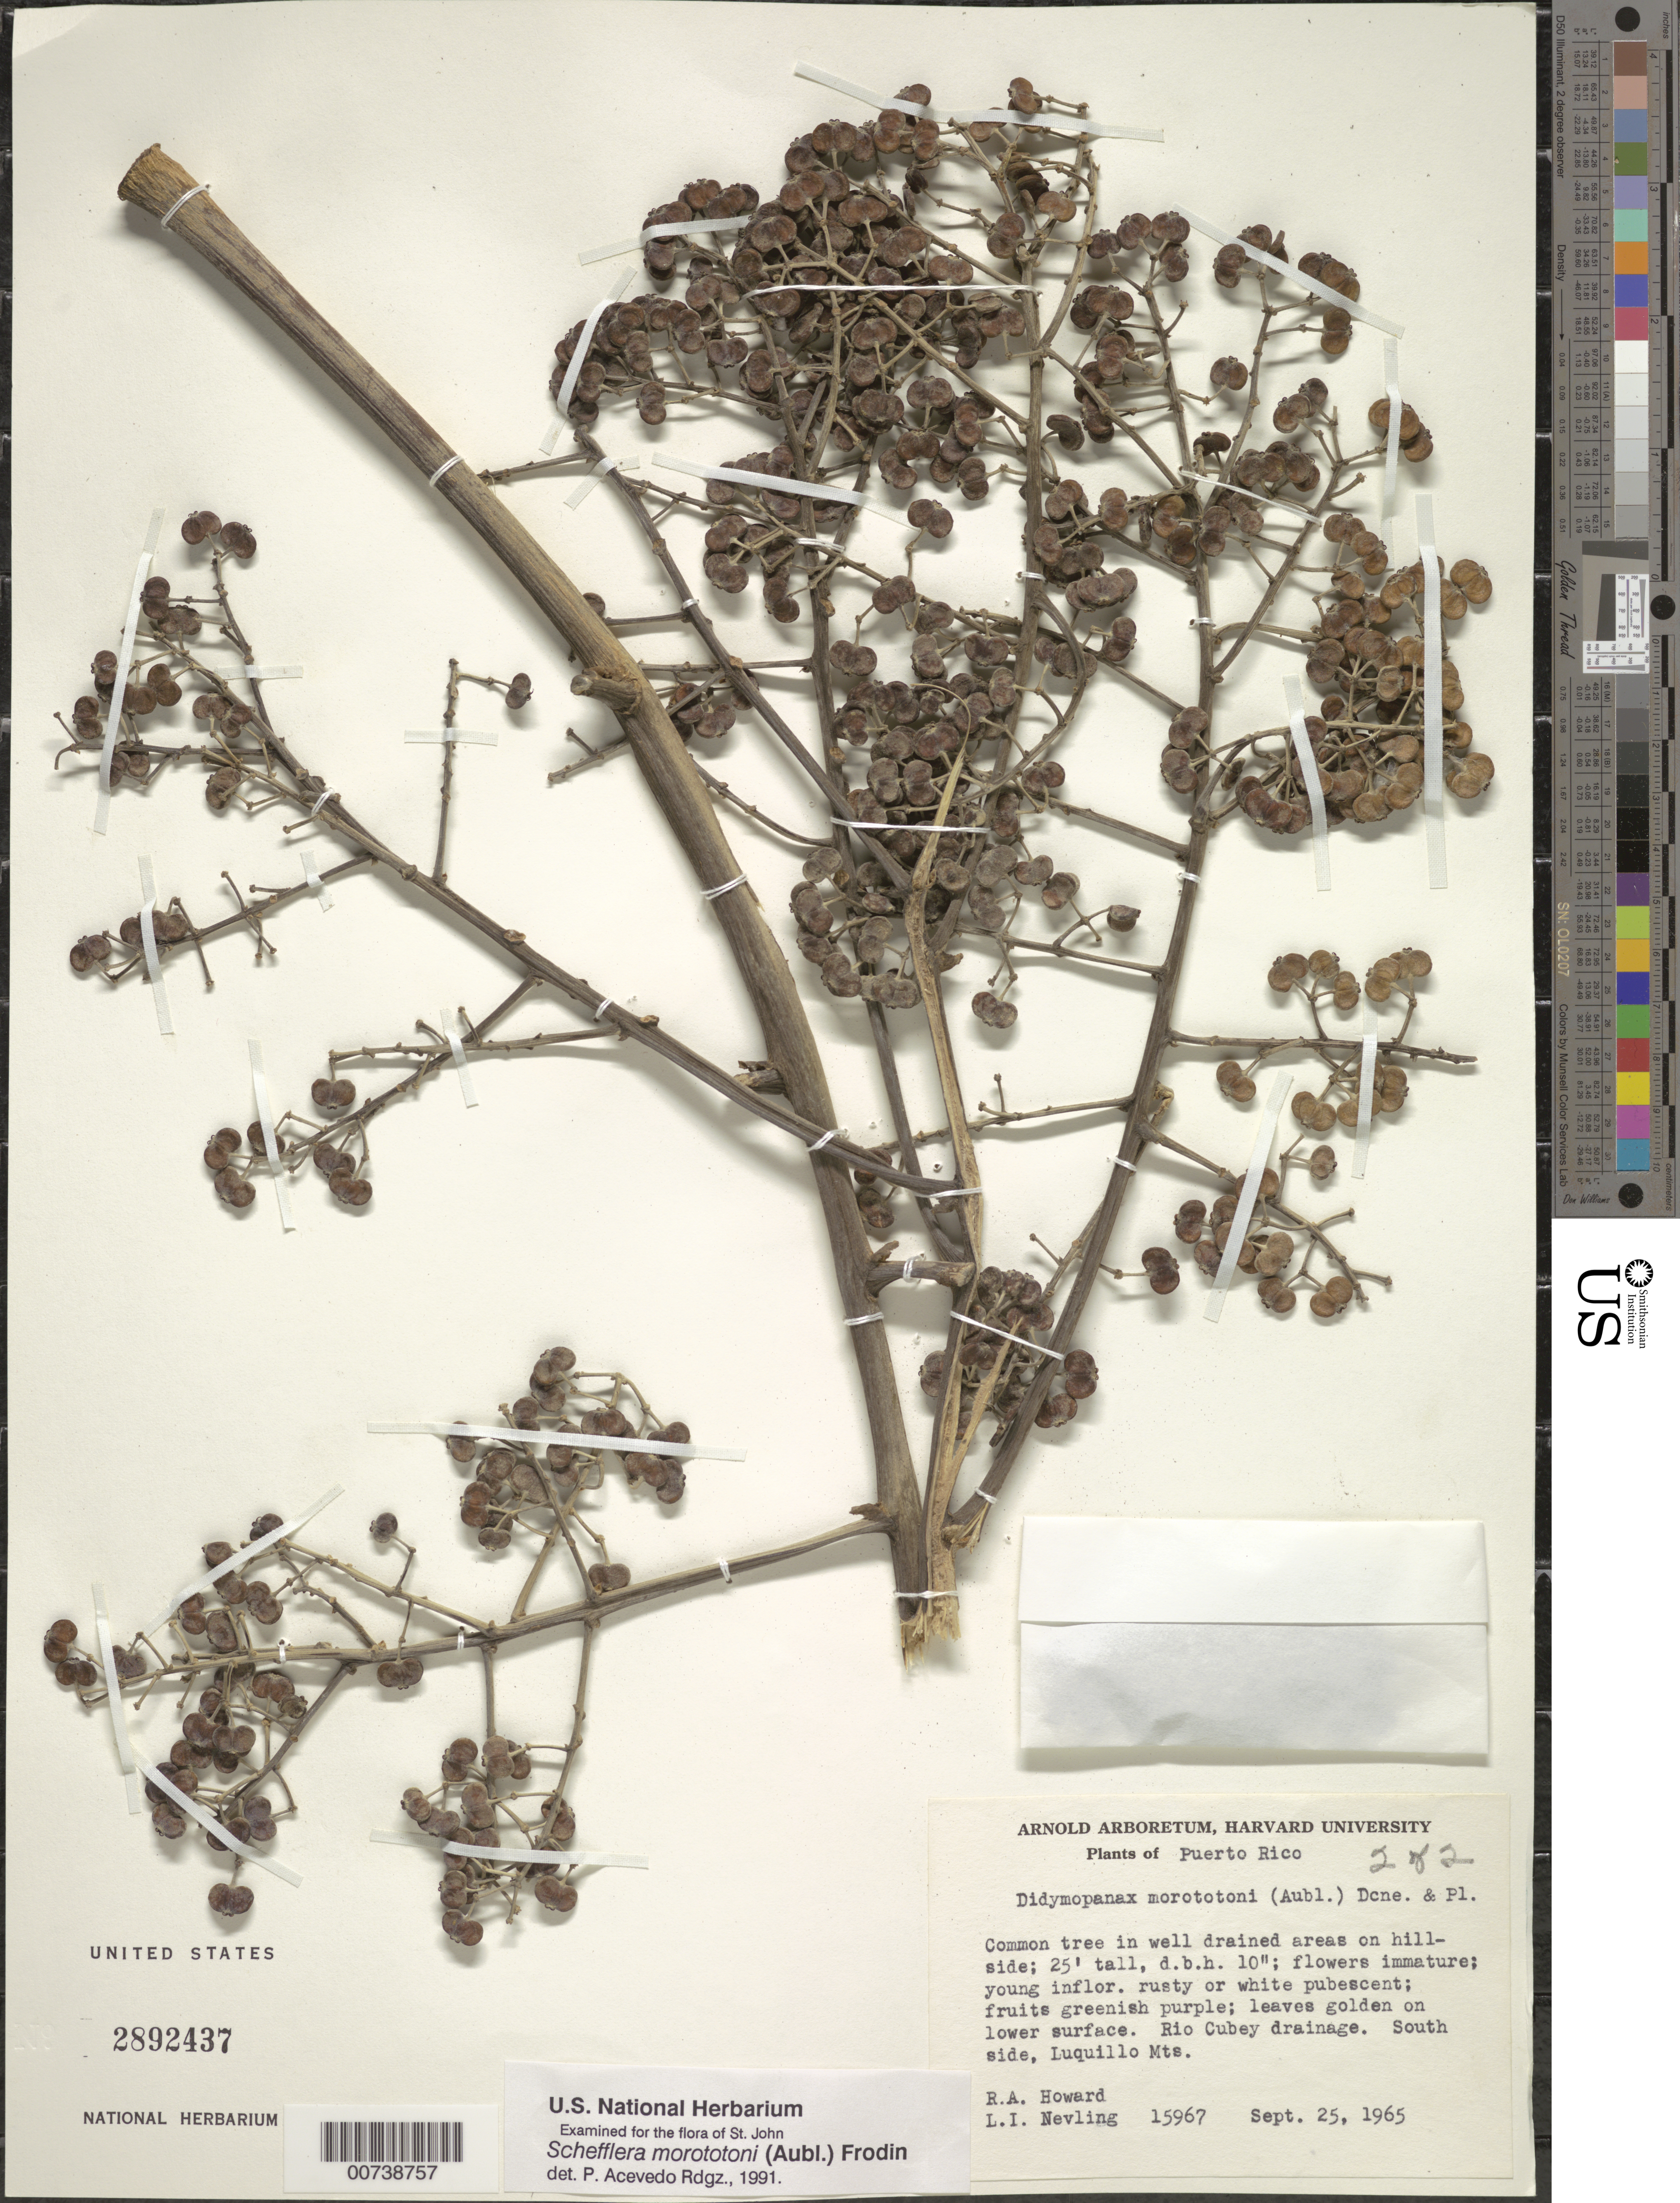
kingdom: Plantae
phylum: Tracheophyta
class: Magnoliopsida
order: Apiales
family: Araliaceae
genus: Schefflera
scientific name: Schefflera morototoni (Aubl.) Maguire, Steyerm. & Frodin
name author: (Aubl.) Maguire et al.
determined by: Acevedo-Rodríguez, P., (BOT), Smithsonian Institution - National Museum of Natural History (UNITED STATES)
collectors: R. A. Howard & L. Nevling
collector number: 15967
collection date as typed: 25 Sep 1965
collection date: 1965-09-25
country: Puerto Rico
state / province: Luquillo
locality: Luquillo Mountains, southside. Río Cubey drainage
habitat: Common tree in well drained areas on hillside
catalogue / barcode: US 2892437